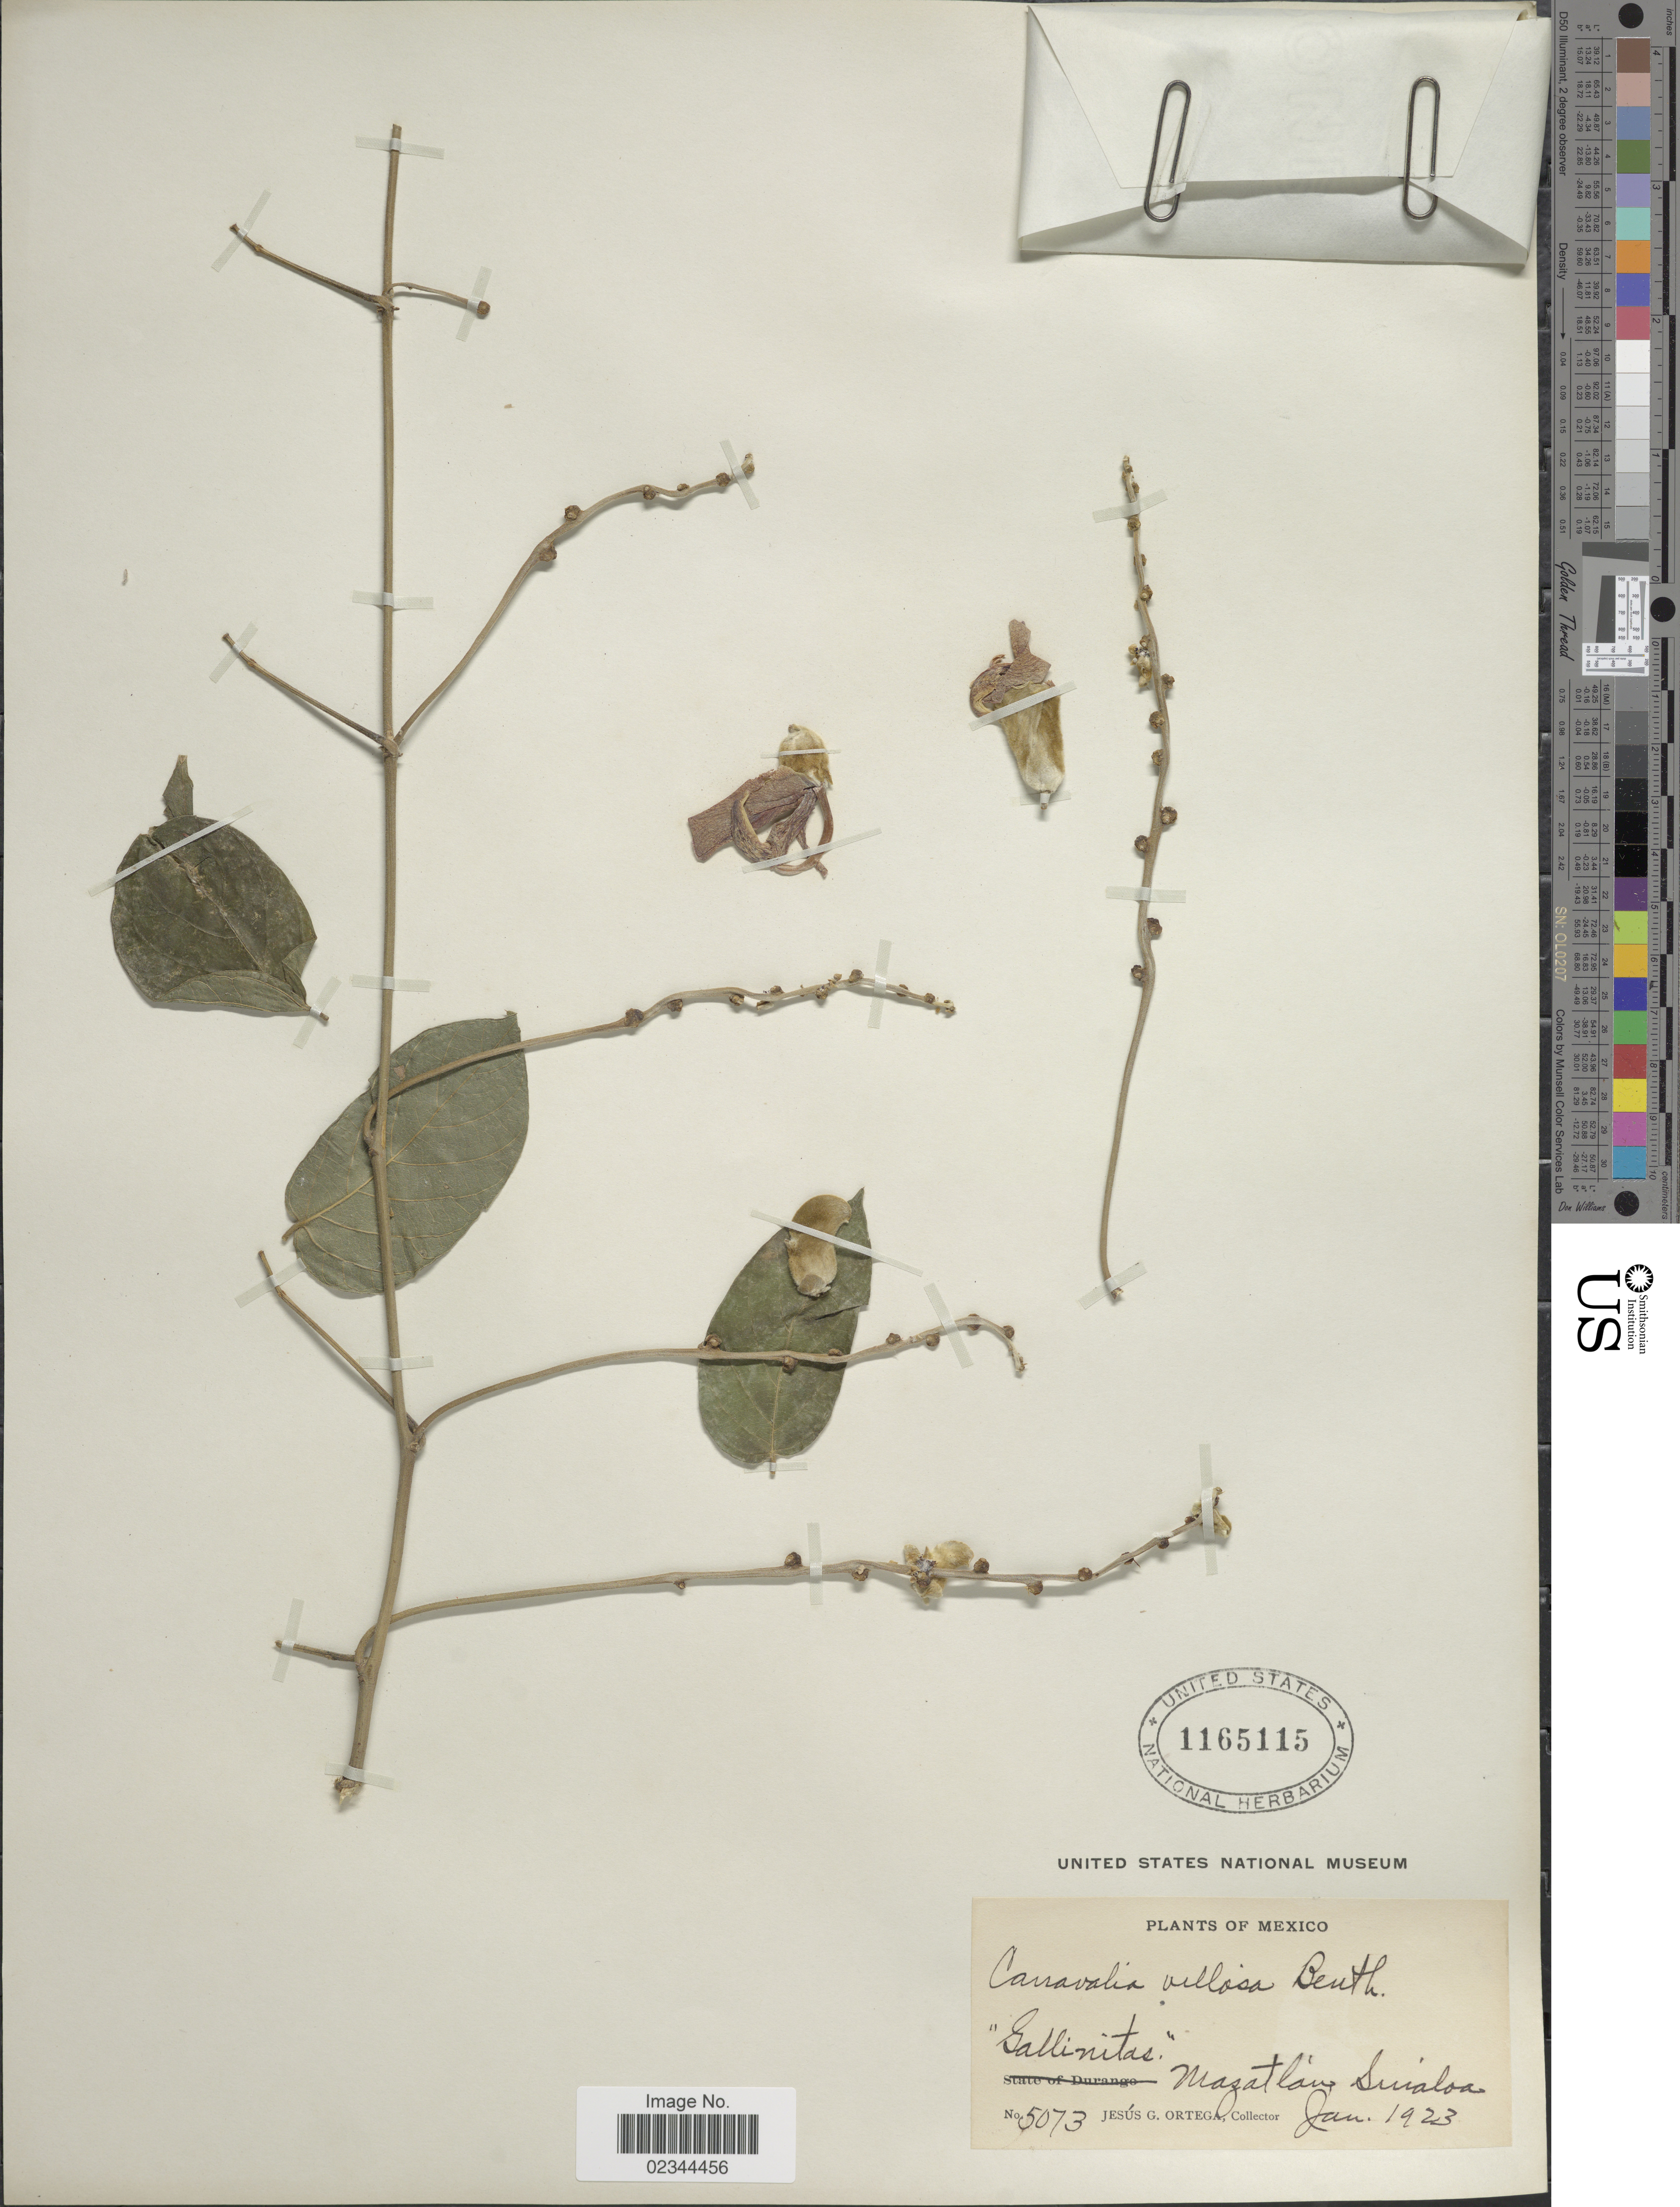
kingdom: Plantae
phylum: Tracheophyta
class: Magnoliopsida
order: Fabales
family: Fabaceae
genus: Canavalia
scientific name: Canavalia villosa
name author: Benth.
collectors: J. Ortega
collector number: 5073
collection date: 1923-01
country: Mexico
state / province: Sinaloa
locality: Mazatlan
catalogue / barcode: US 1165115